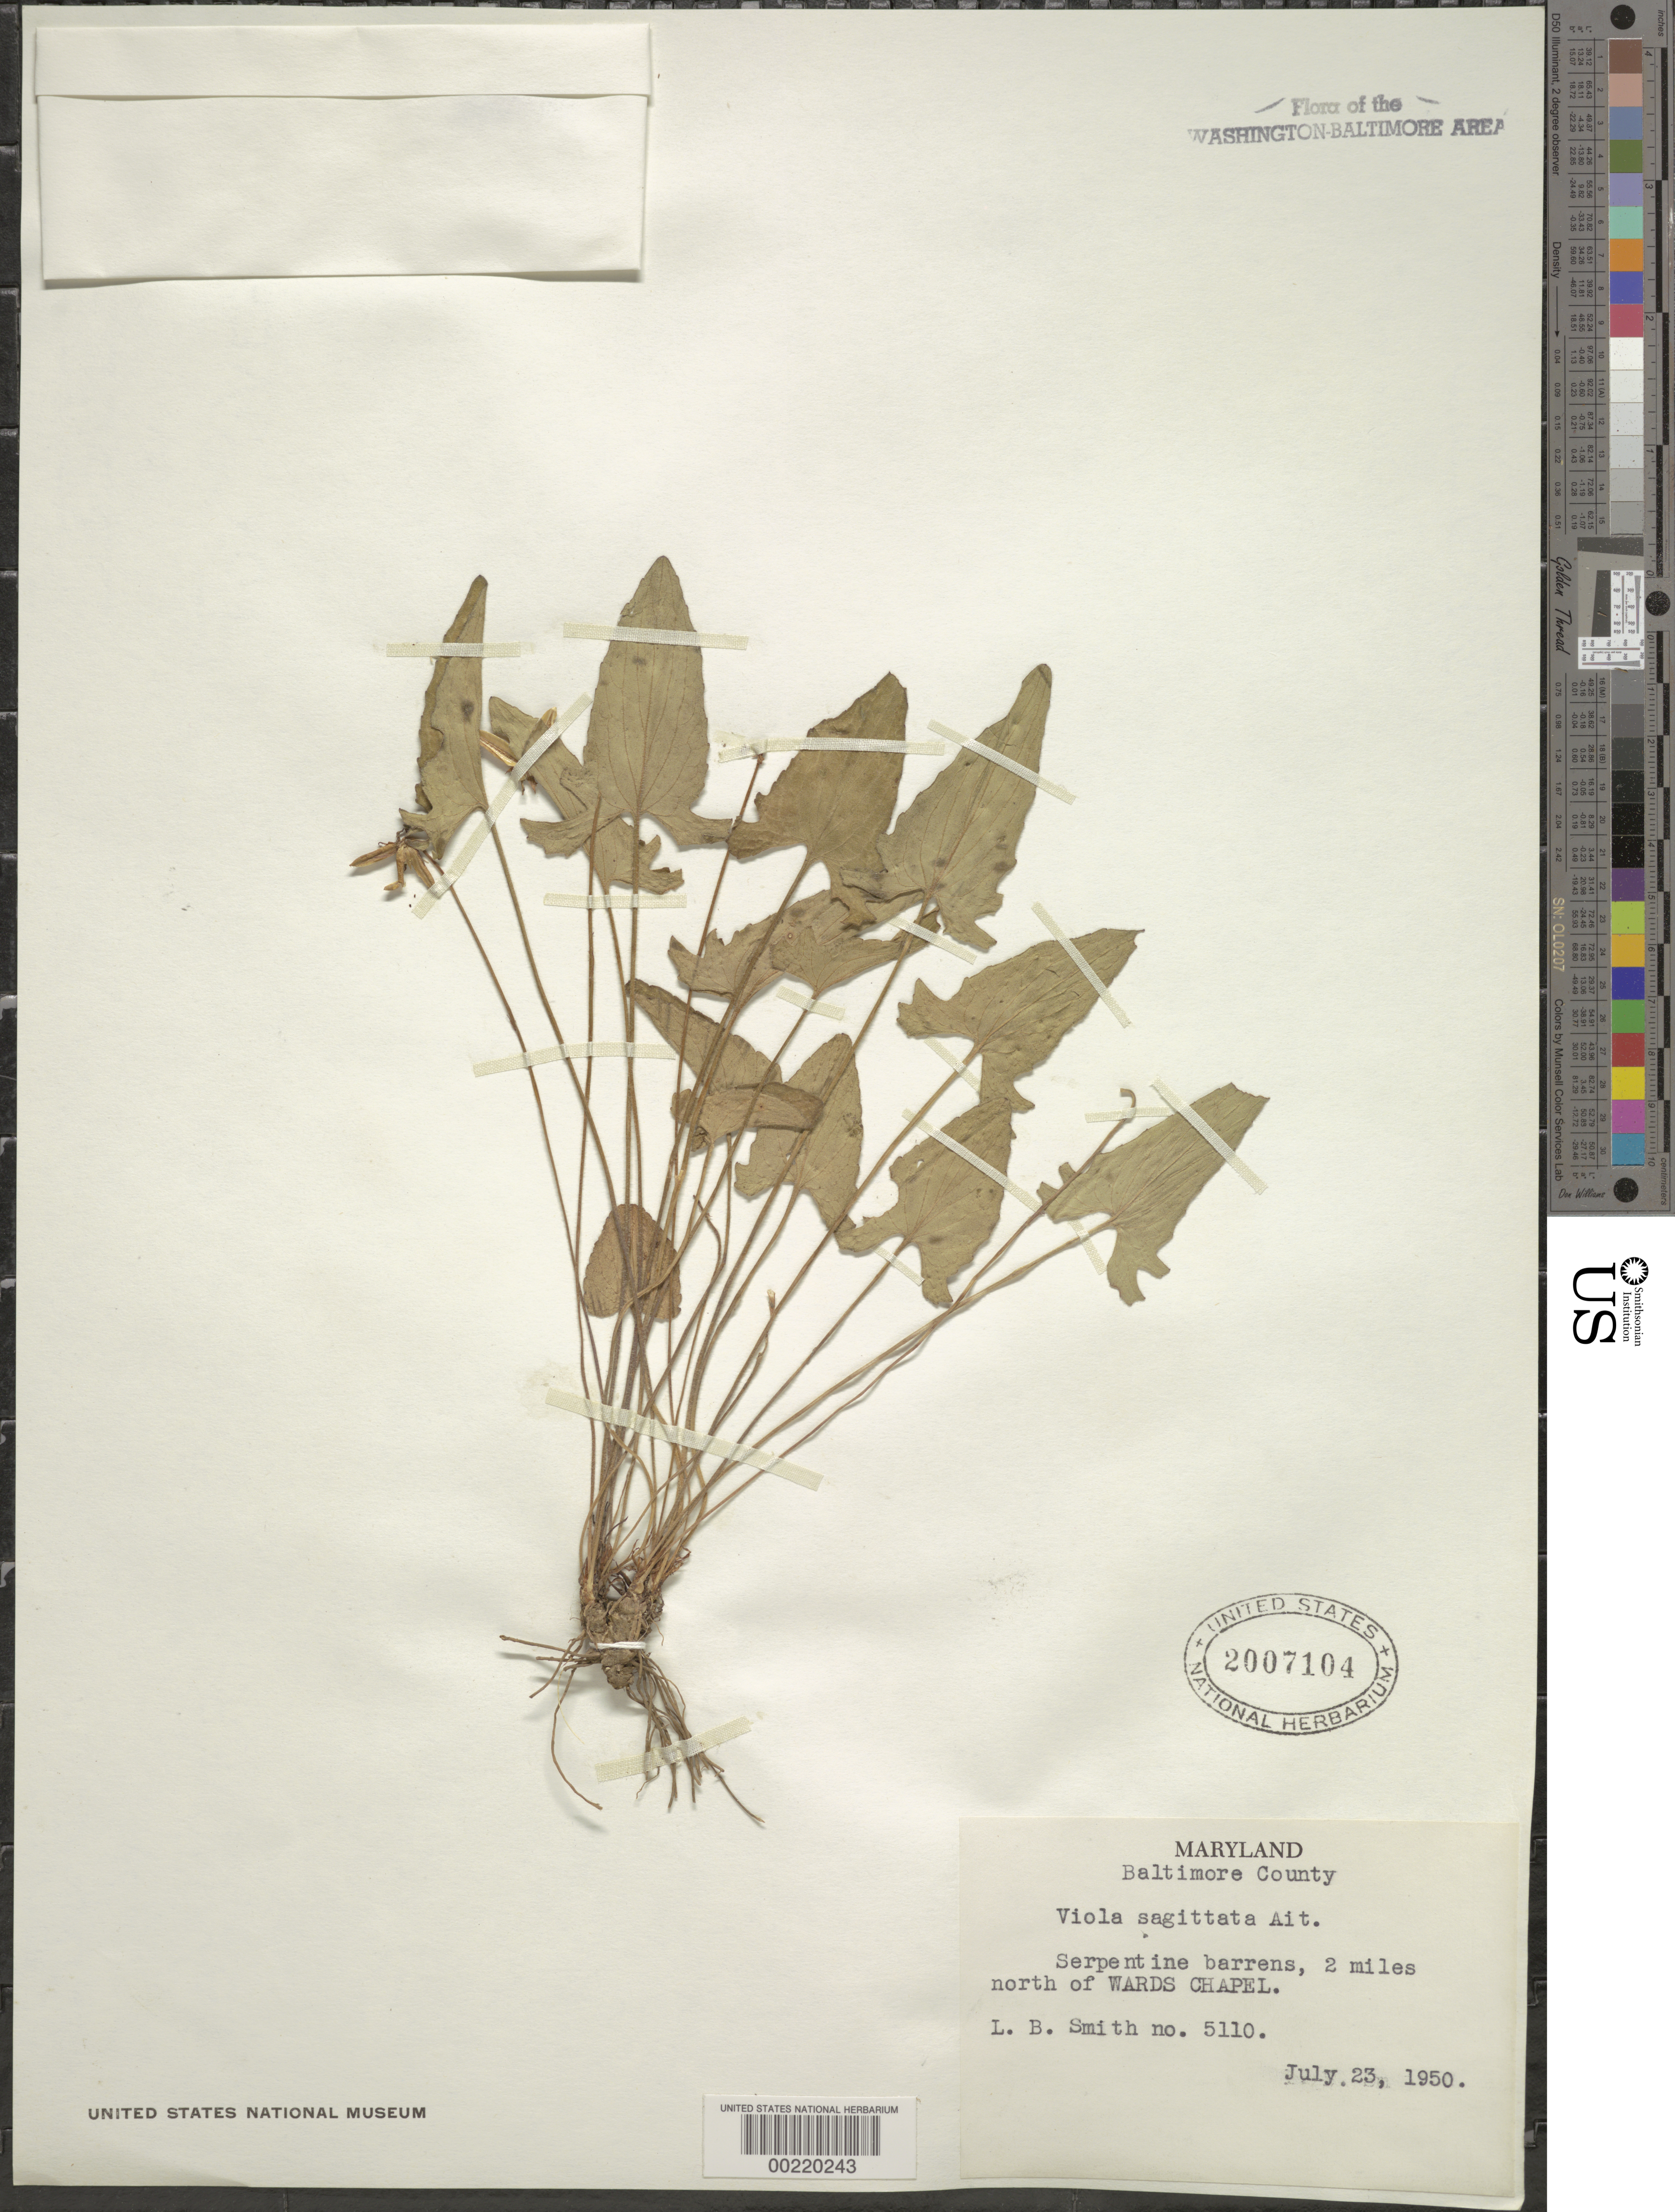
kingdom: Plantae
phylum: Tracheophyta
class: Magnoliopsida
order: Malpighiales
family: Violaceae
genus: Viola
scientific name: Viola sagittata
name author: Aiton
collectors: L. Smith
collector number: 5110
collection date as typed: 23 Jul 1950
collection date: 1950-07-23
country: United States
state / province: Maryland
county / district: Baltimore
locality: Serpentine Barrens, north of Ward Chapel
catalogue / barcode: US 2007104